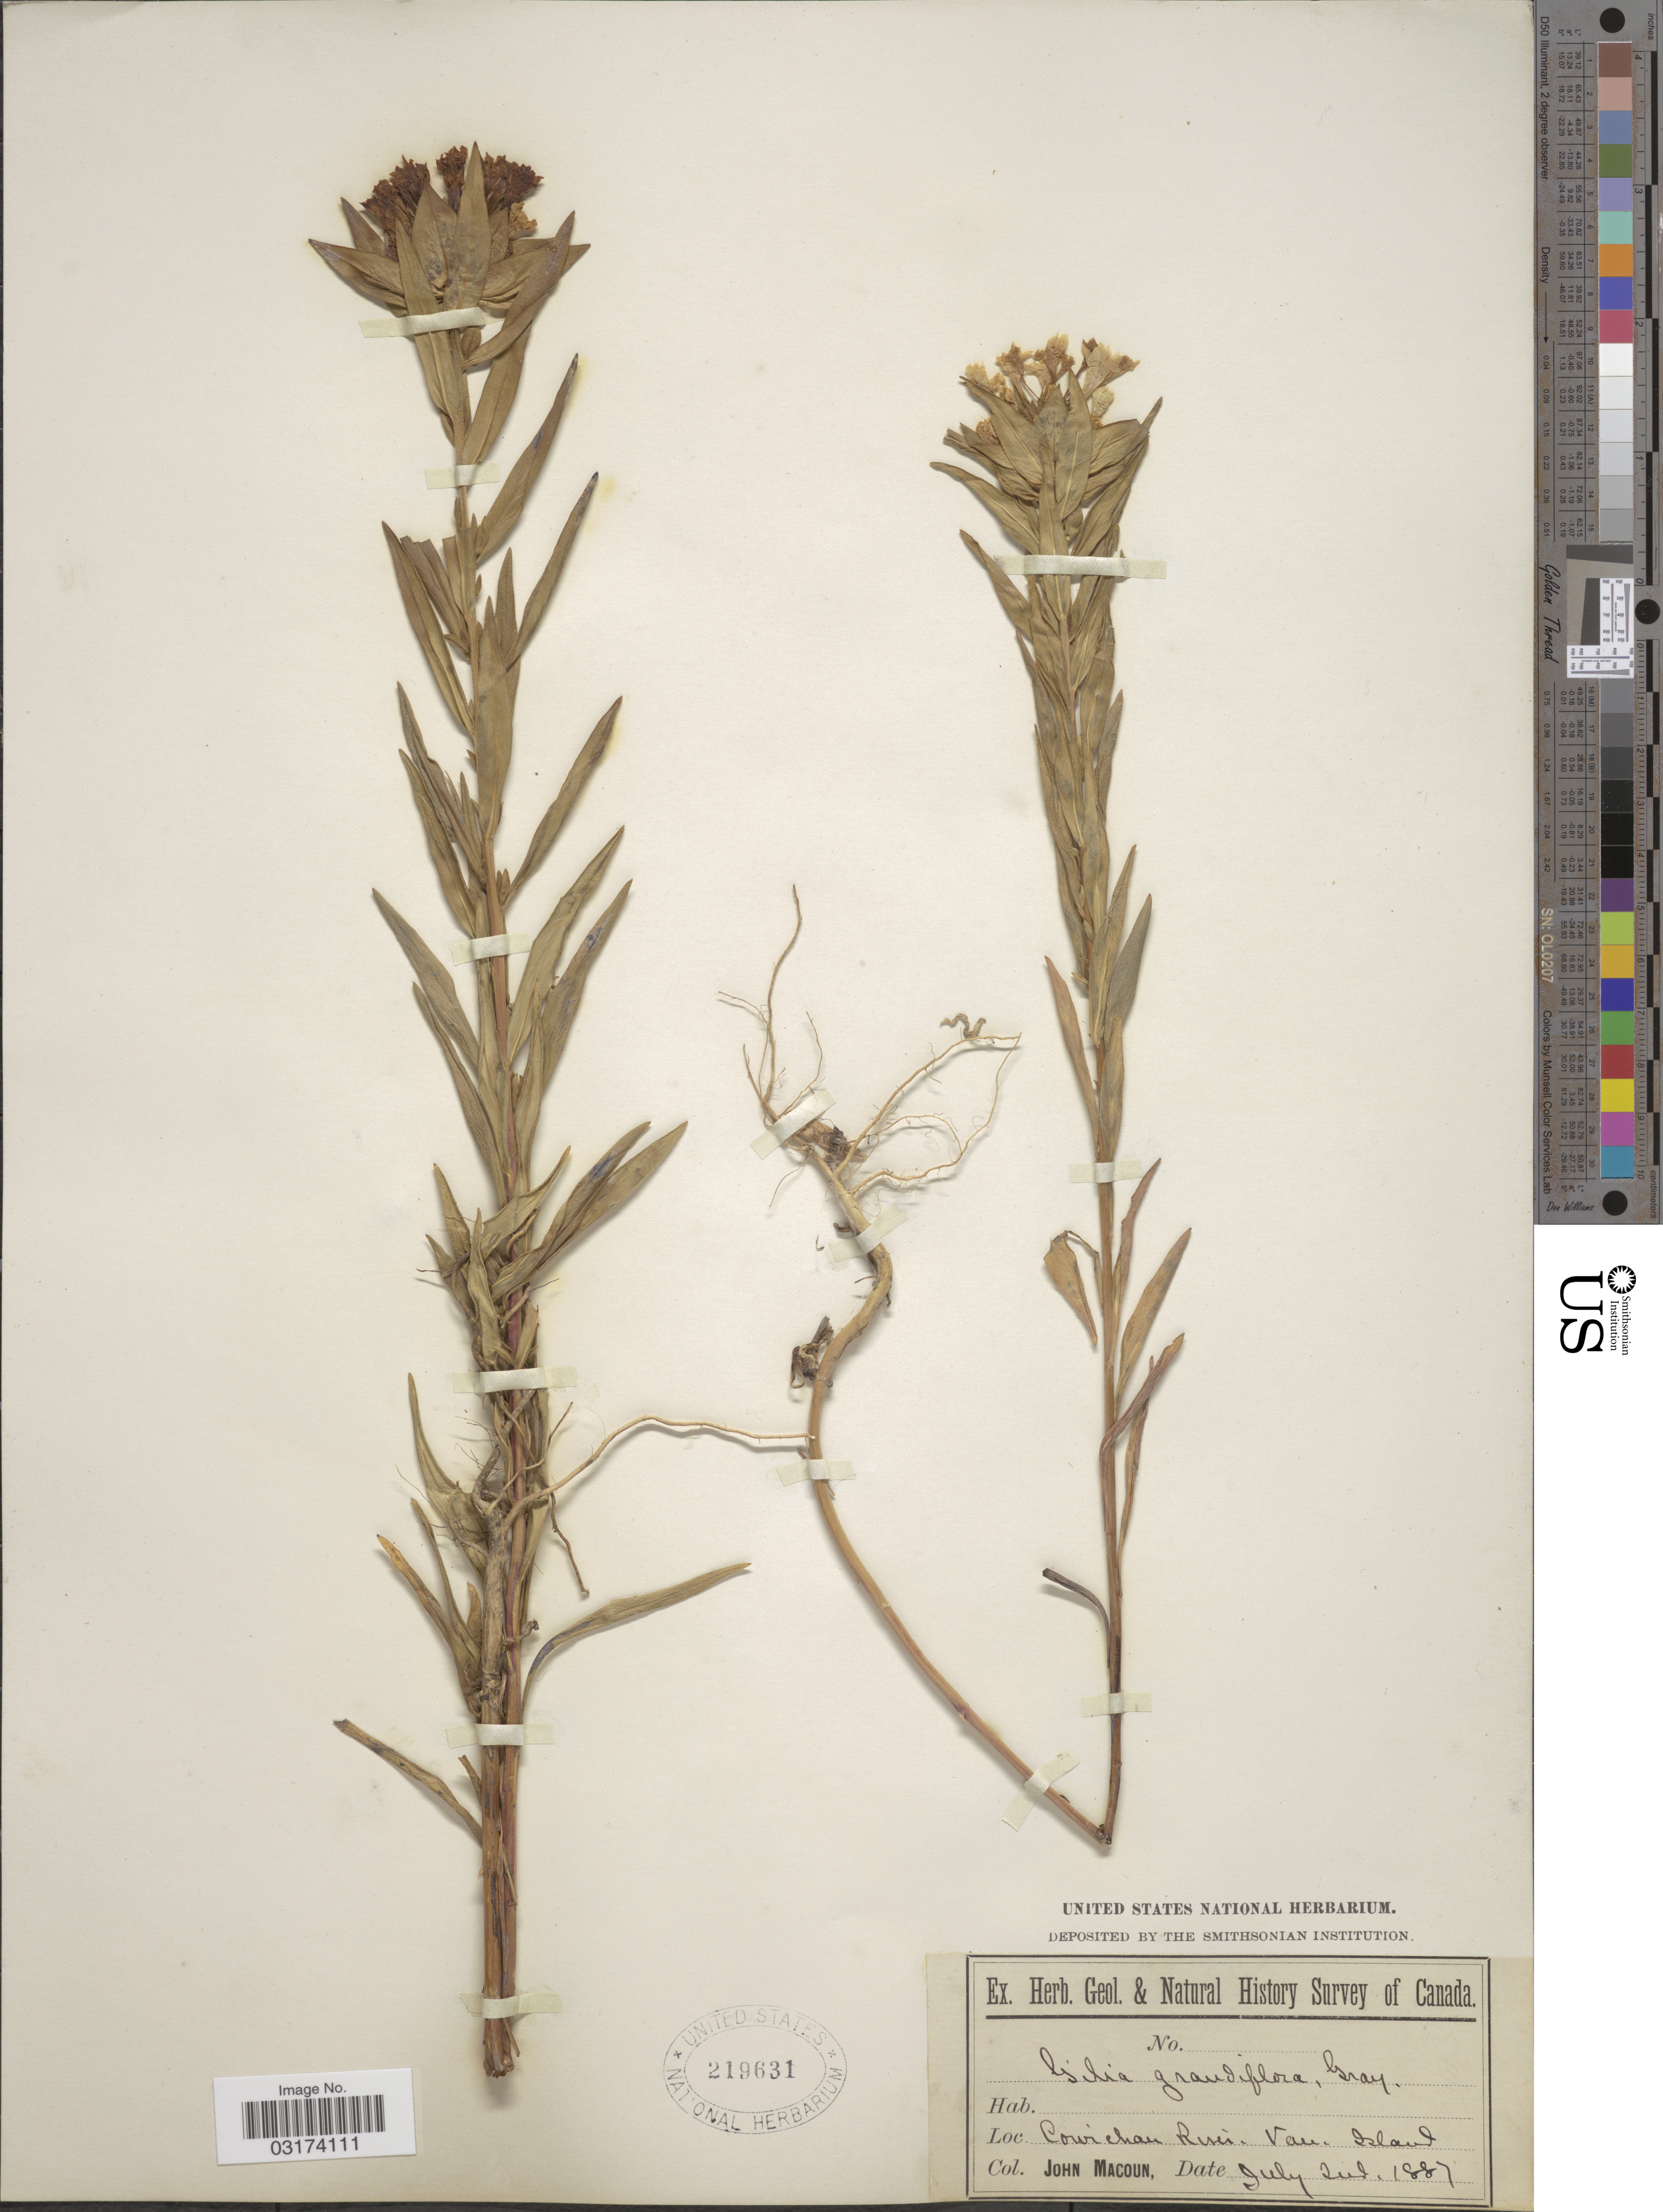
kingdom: Plantae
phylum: Tracheophyta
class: Magnoliopsida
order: Ericales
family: Polemoniaceae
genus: Collomia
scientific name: Collomia grandiflora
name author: Douglas ex Lindl.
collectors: J. Macoun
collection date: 1887-07-02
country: Canada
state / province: British Columbia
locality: Cowichan River. Van. Island.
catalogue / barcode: US 219631